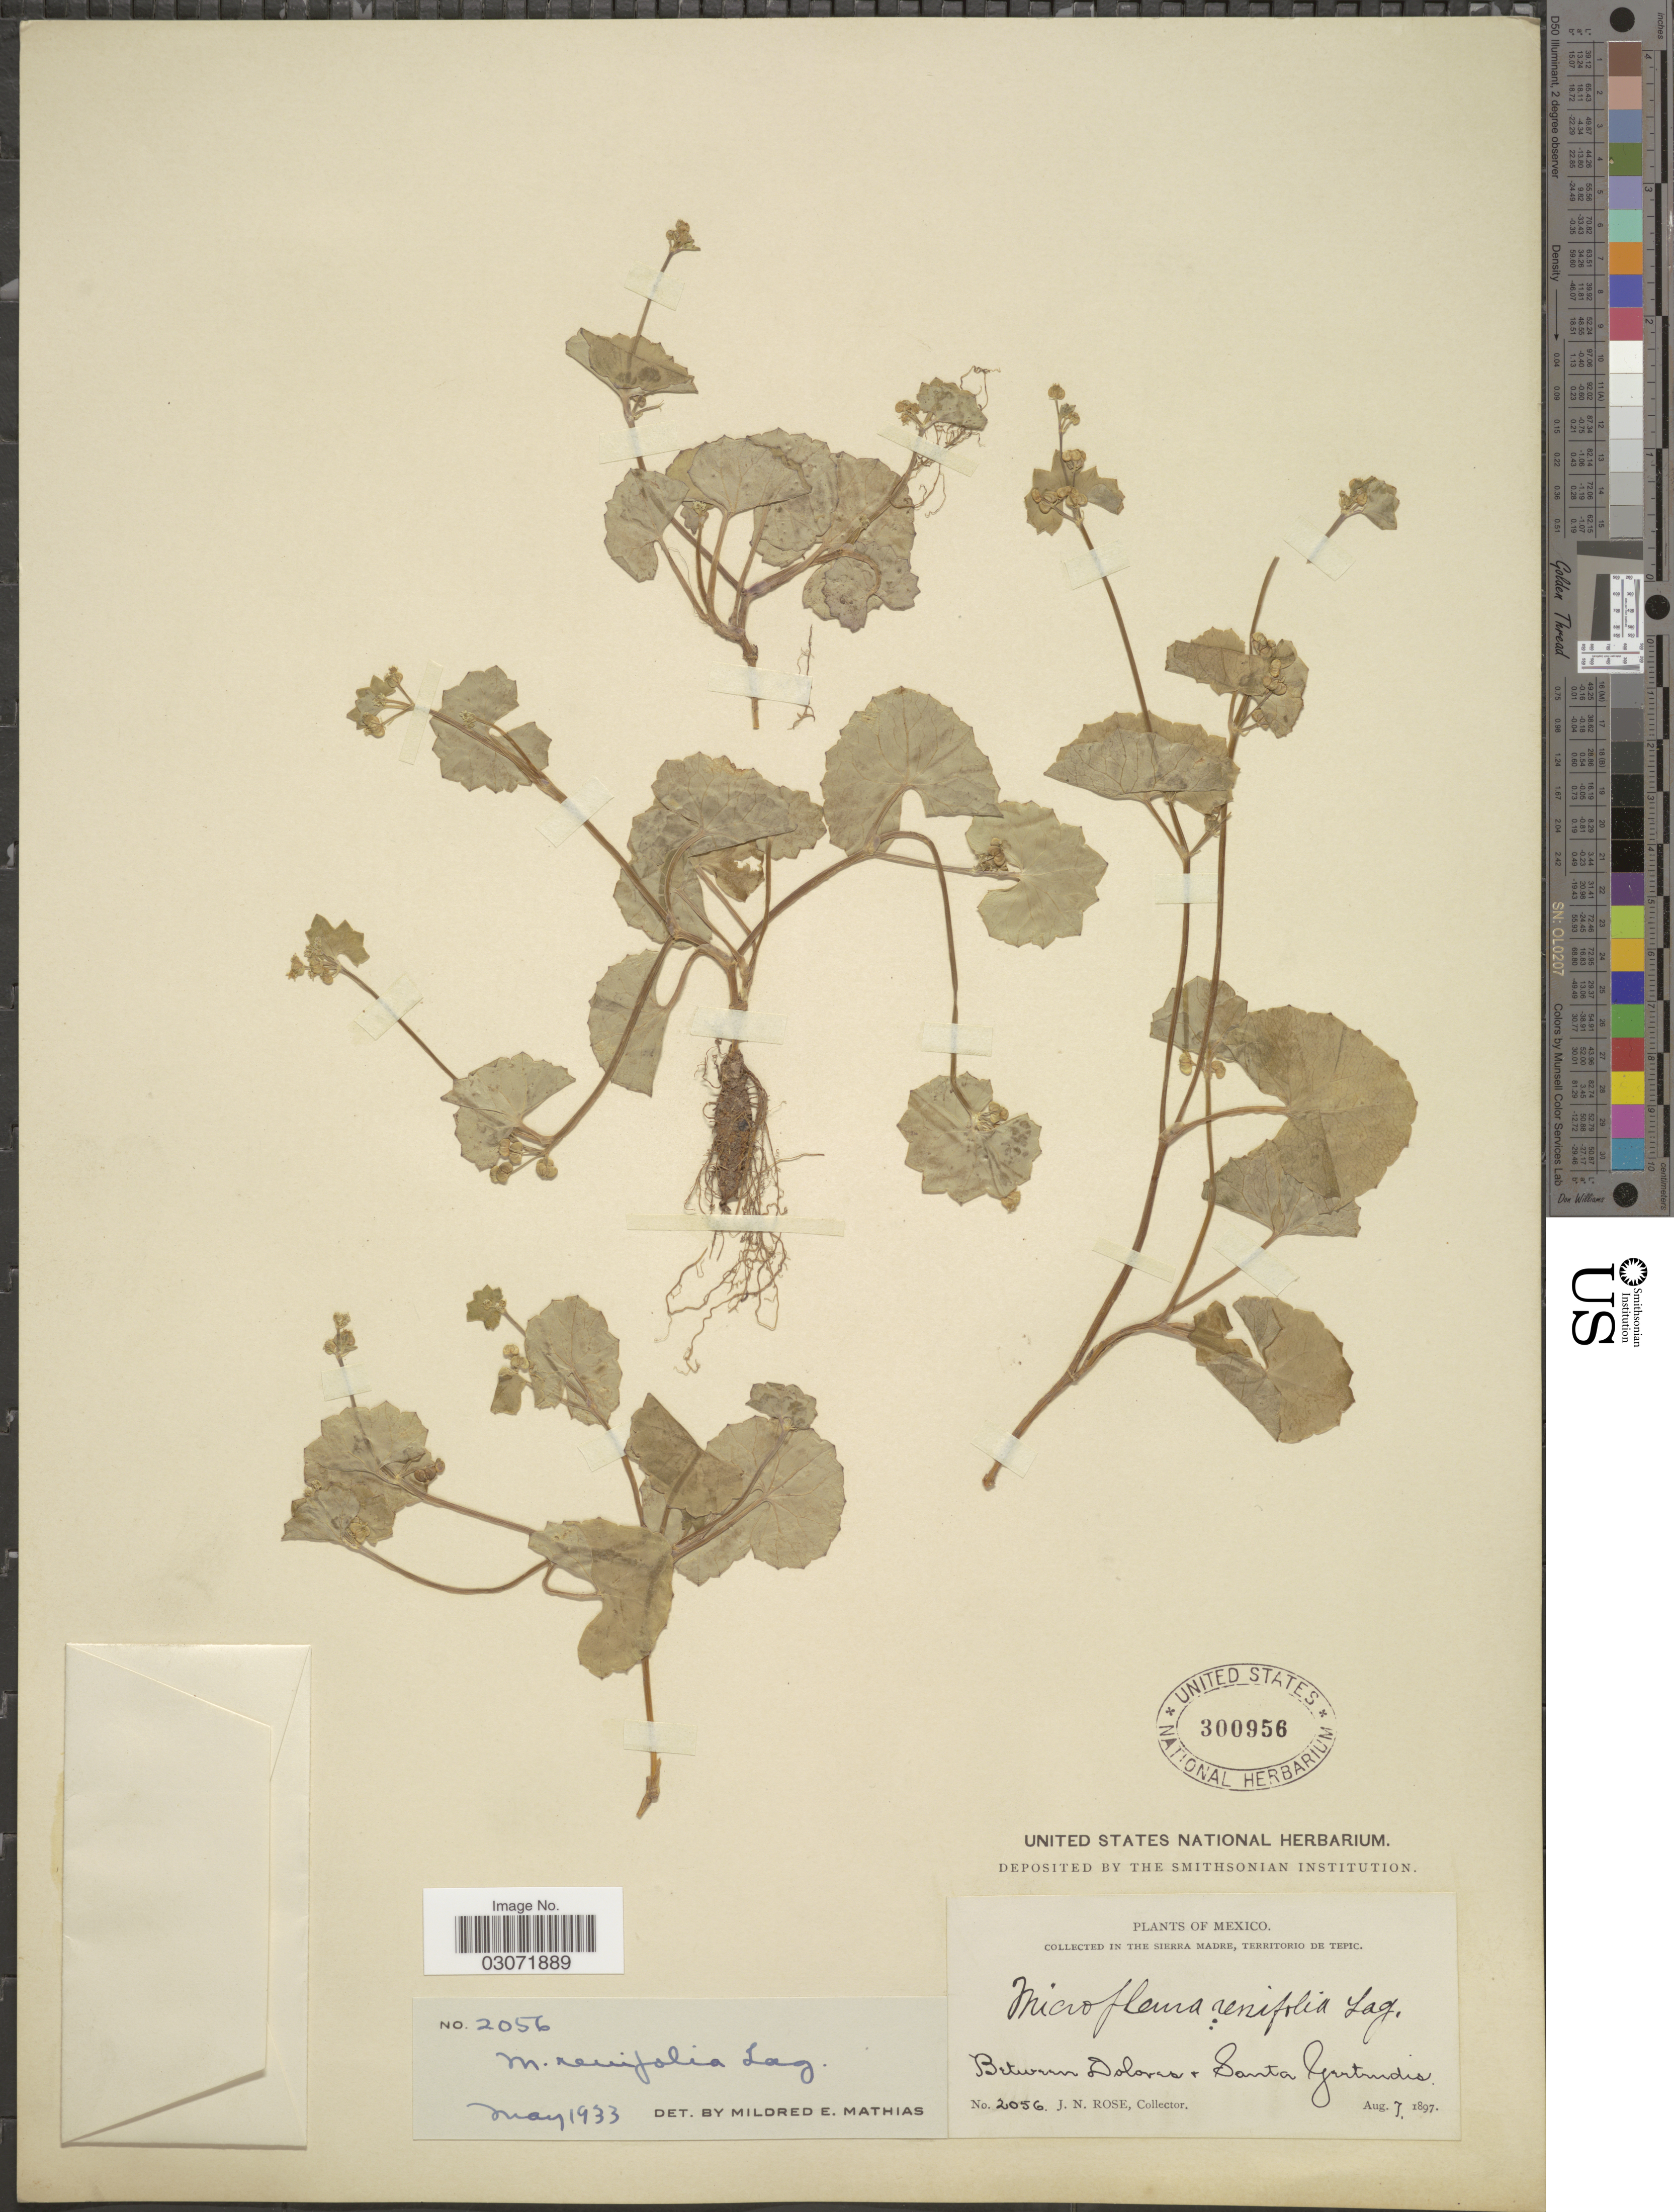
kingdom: Plantae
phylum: Tracheophyta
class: Magnoliopsida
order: Apiales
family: Apiaceae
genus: Micropleura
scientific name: Micropleura renifolia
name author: Lag.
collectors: J. N. Rose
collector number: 2056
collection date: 1897-08-07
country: Mexico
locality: Collected in the Sierra Madre, Territorio de Tepic. Between Dolores + Santa Gertrudis.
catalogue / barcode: US 300956